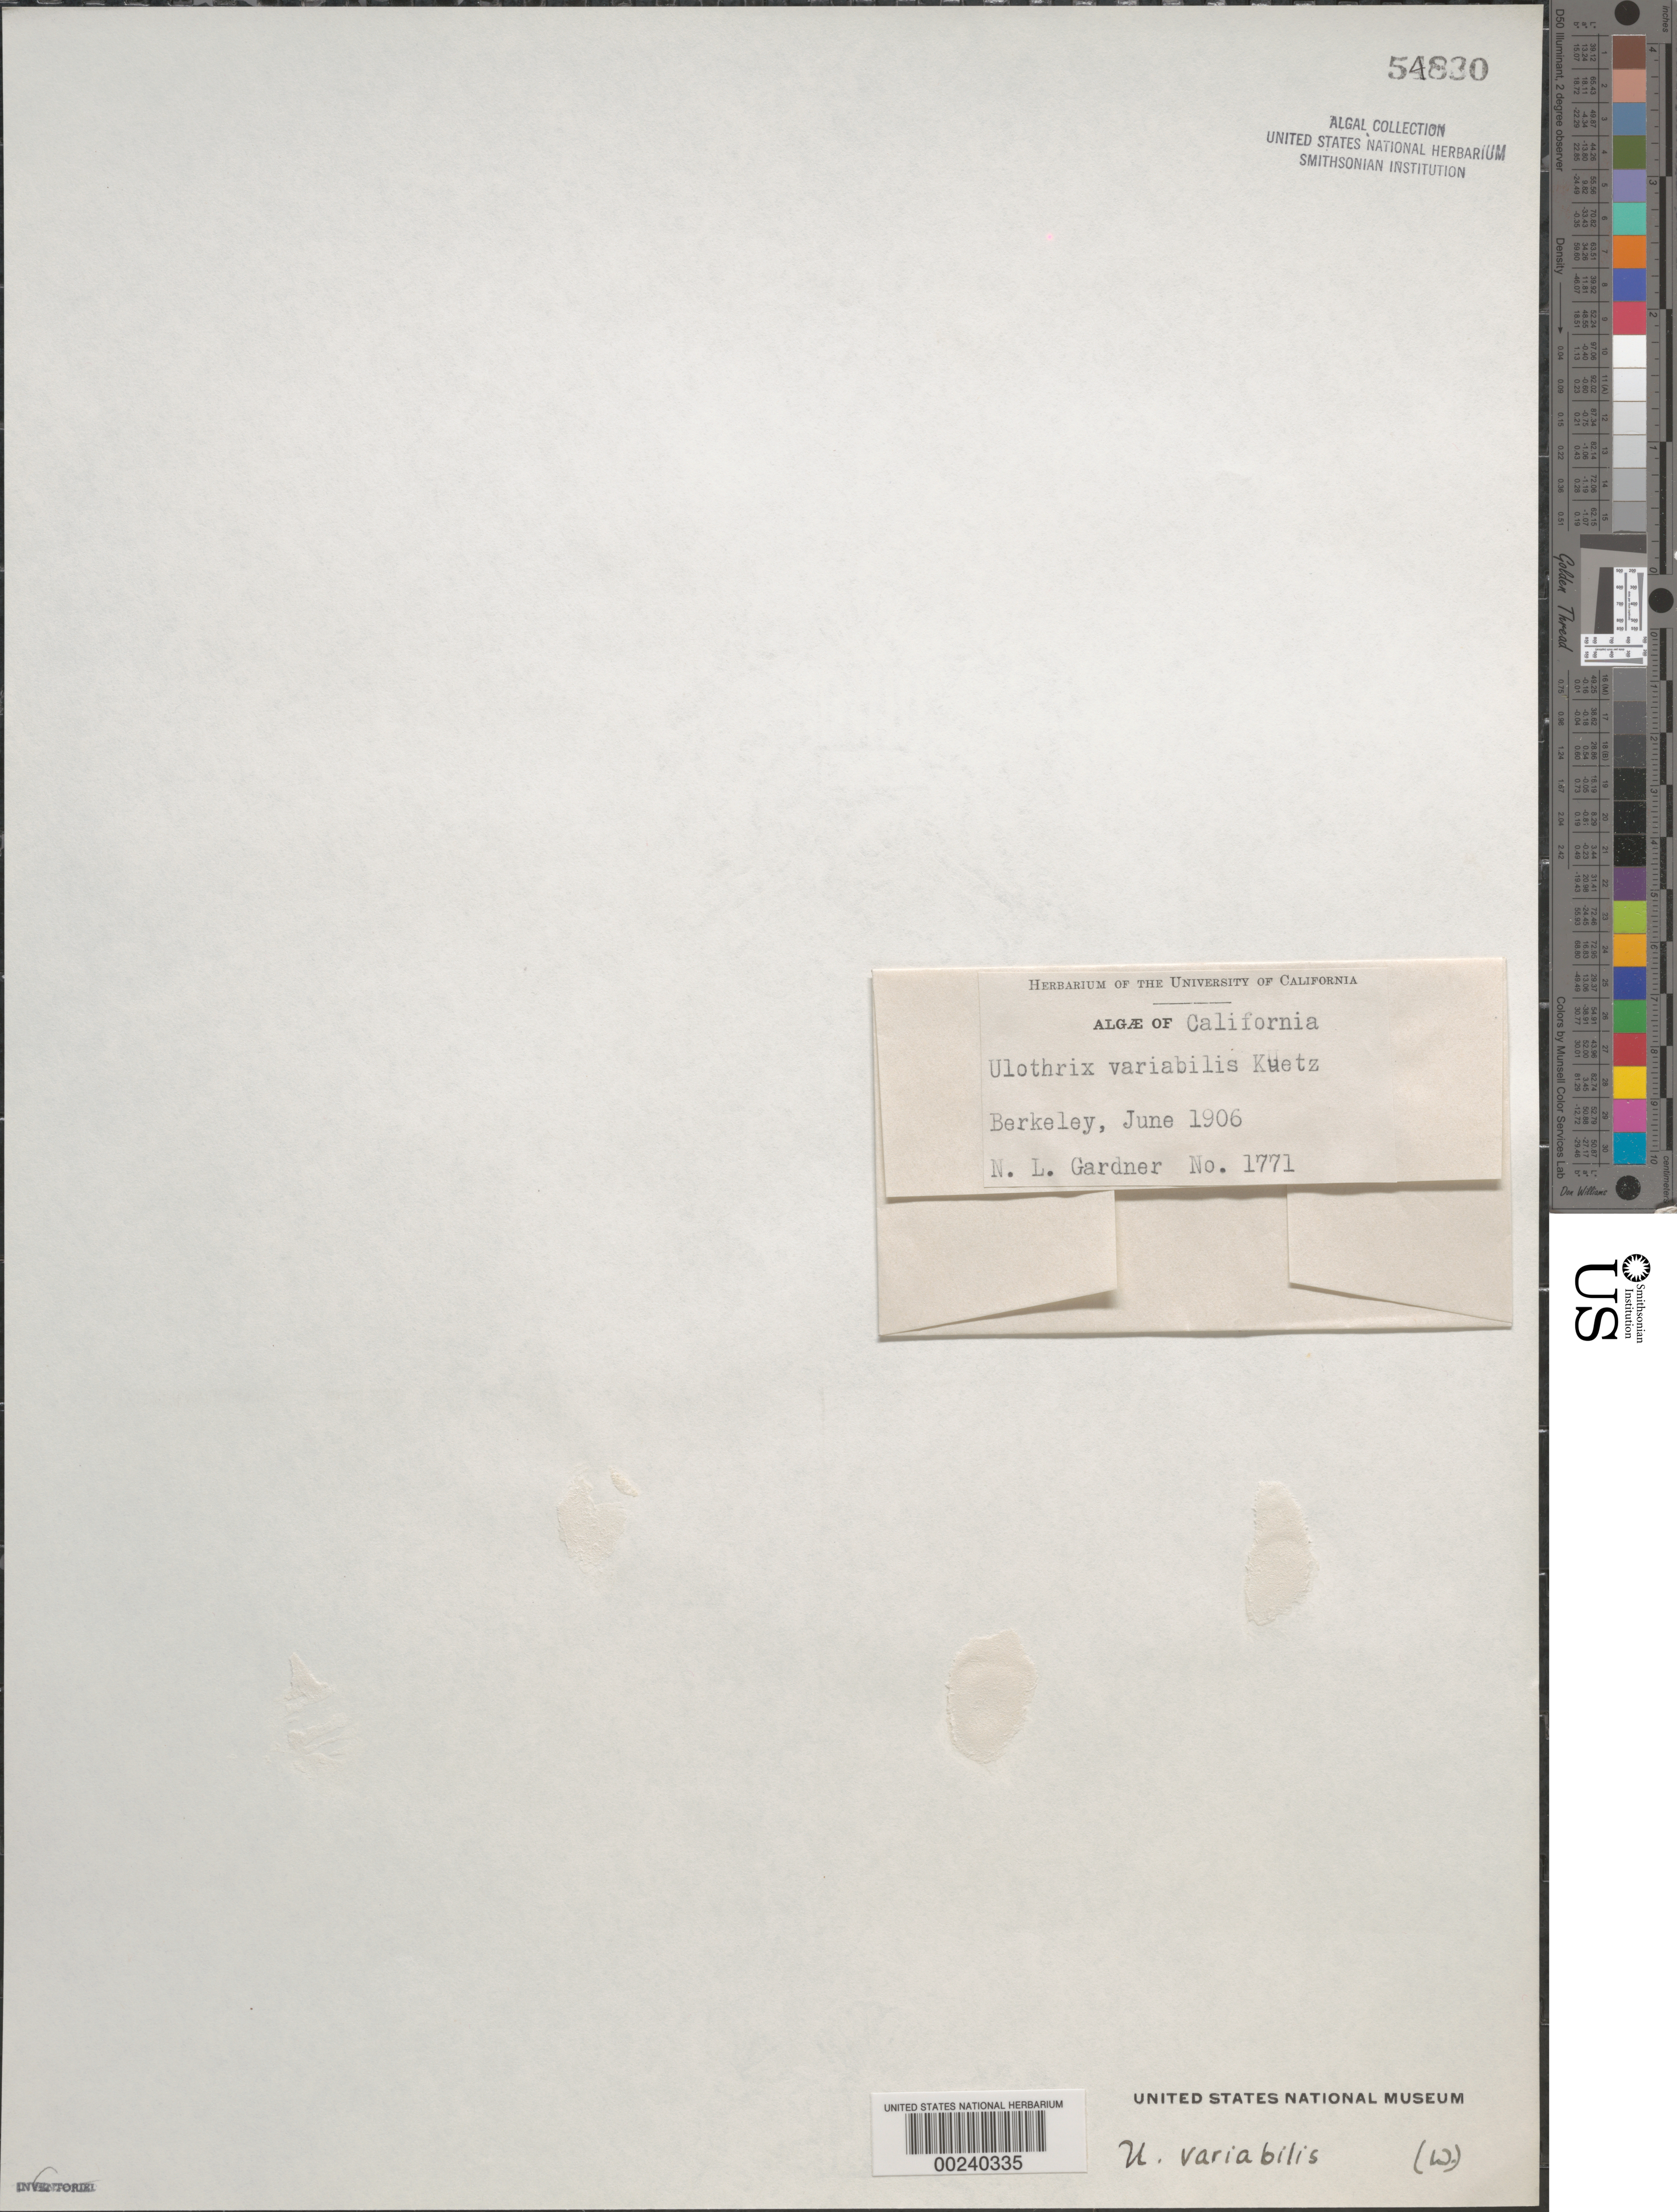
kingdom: Plantae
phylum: Chlorophyta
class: Ulvophyceae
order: Ulotrichales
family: Ulotrichaceae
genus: Ulothrix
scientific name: Ulothrix tenerrima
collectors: N. Gardner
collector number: NLG 1771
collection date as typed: Jun 1906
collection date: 1906-06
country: United States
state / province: California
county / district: Alameda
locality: Berkeley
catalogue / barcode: US 54830